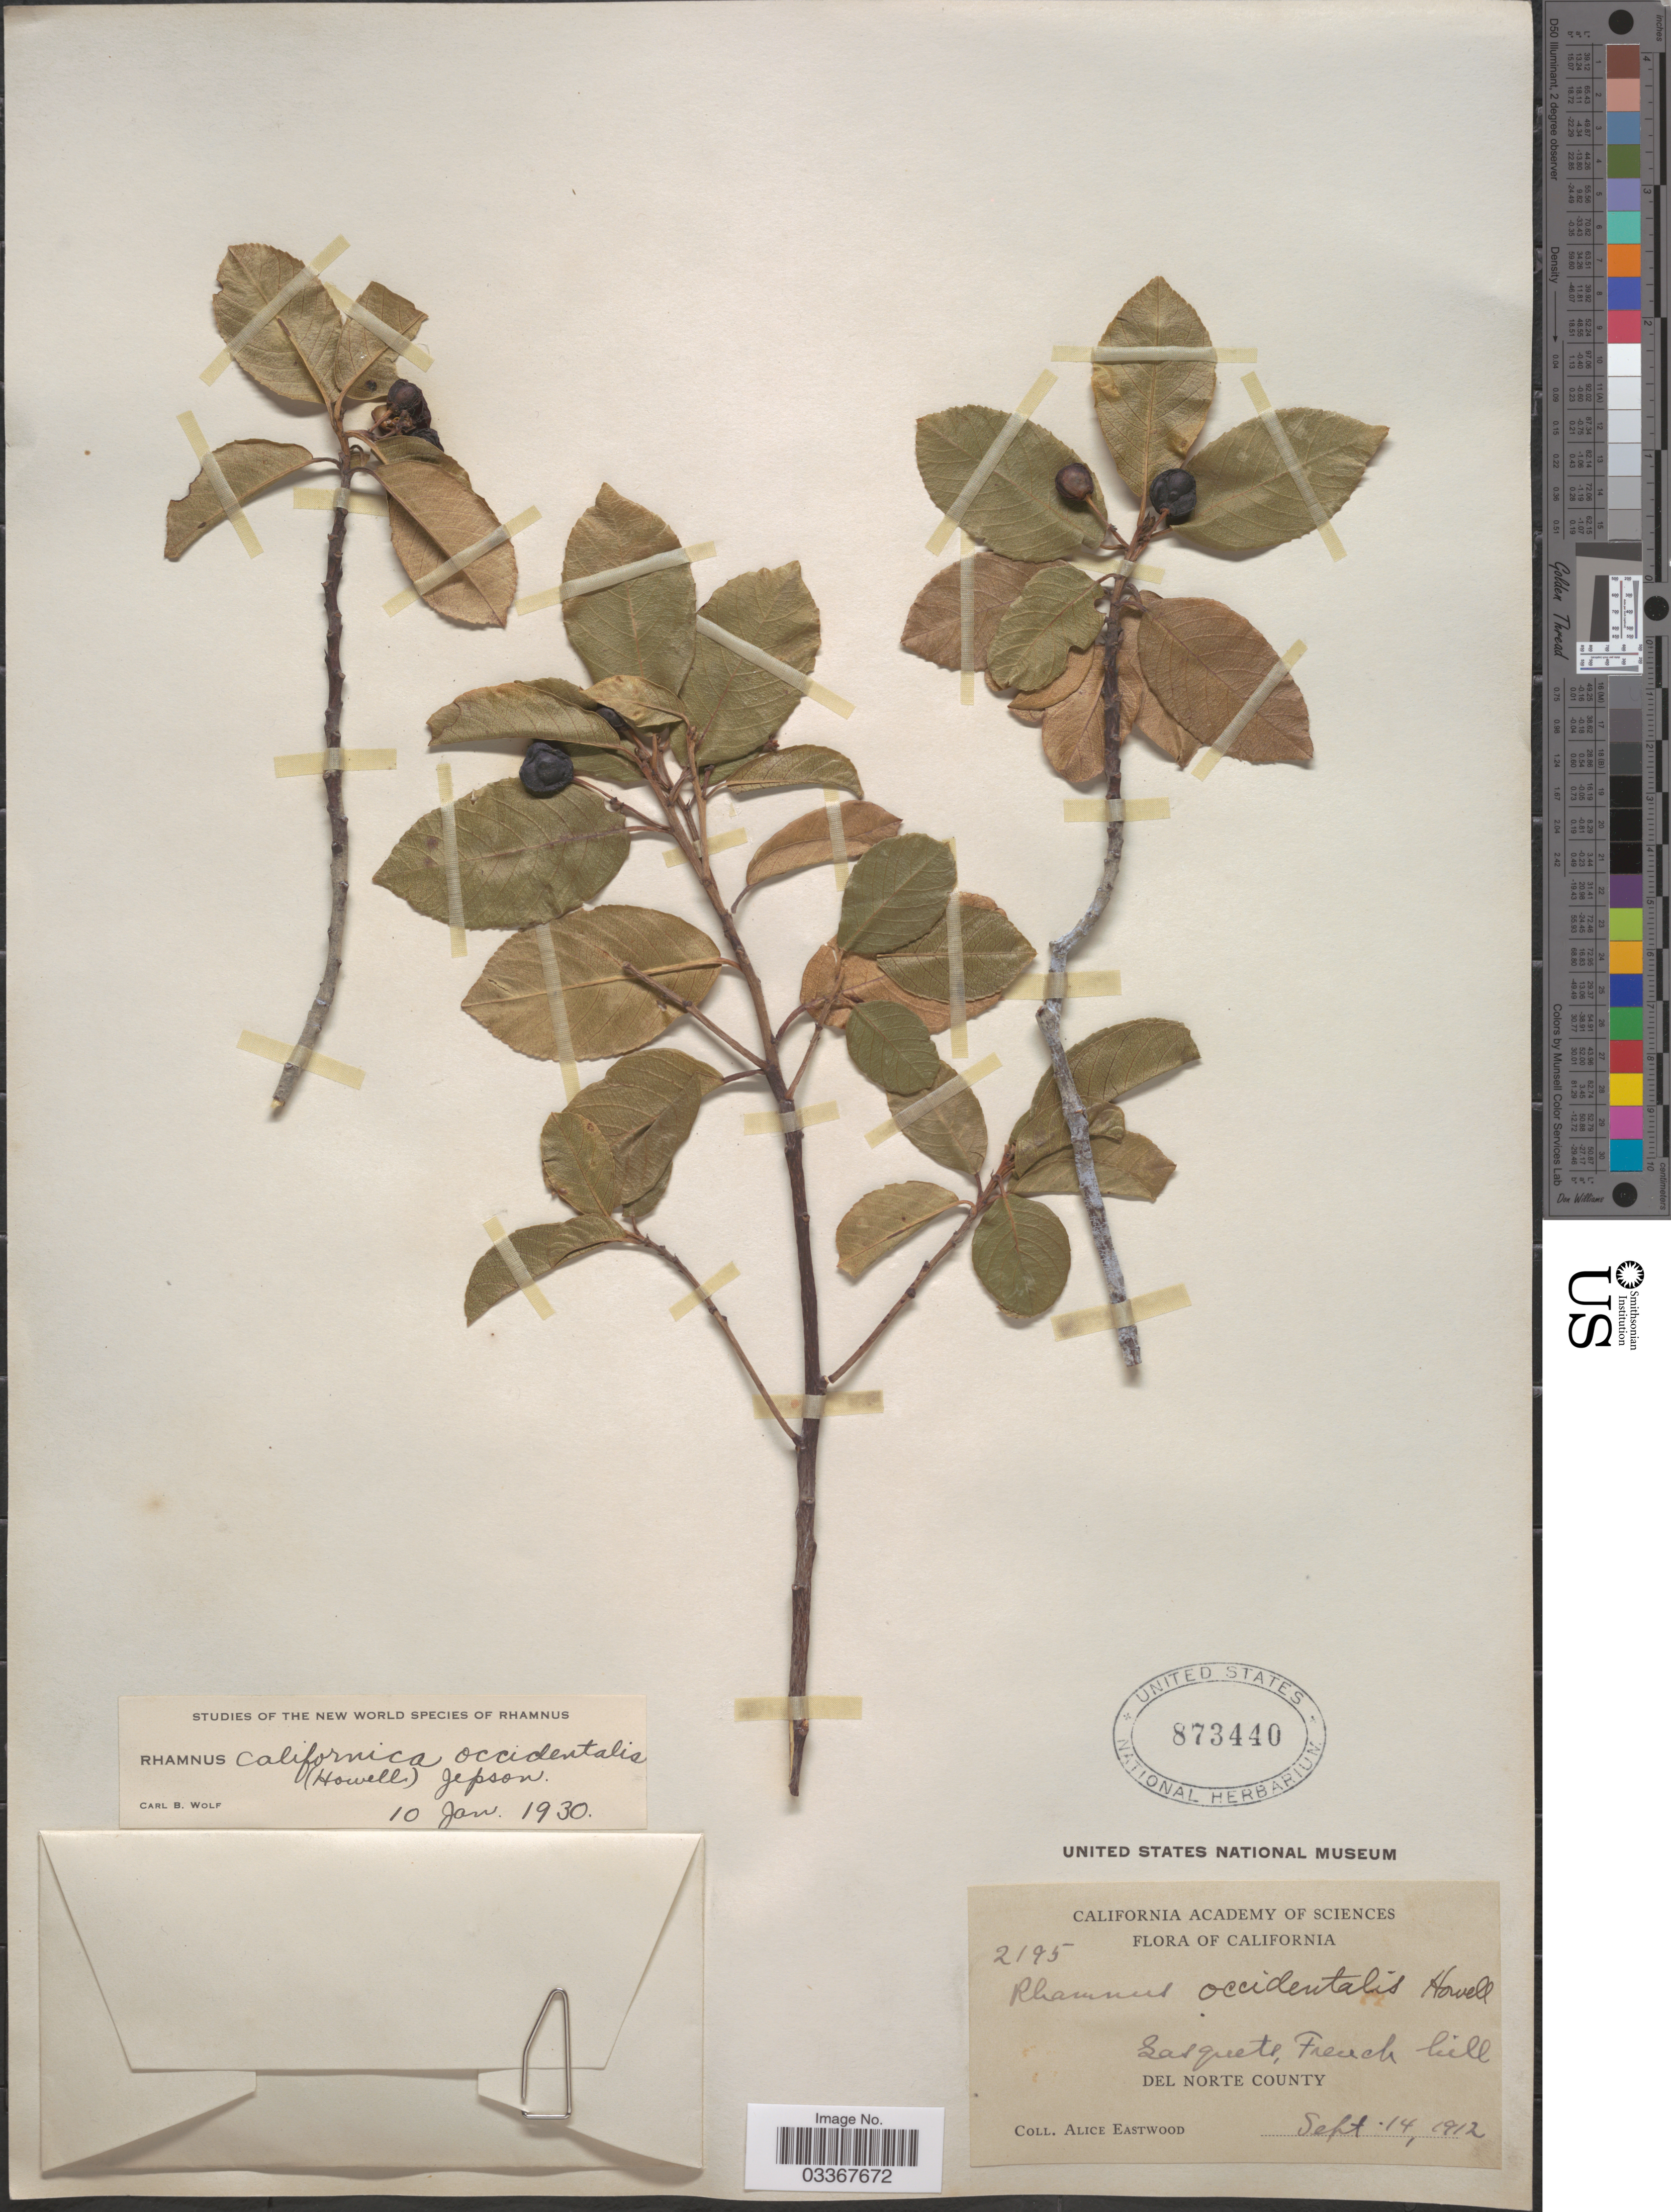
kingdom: Plantae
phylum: Tracheophyta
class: Magnoliopsida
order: Rosales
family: Rhamnaceae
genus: Frangula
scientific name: Frangula californica subsp. occidentalis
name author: (Howell) Kartesz & Gandhi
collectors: A. Eastwood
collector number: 2195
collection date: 1912-09-14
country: United States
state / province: California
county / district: Del Norte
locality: Gasquete French hill, Del Norte County.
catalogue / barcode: US 873440